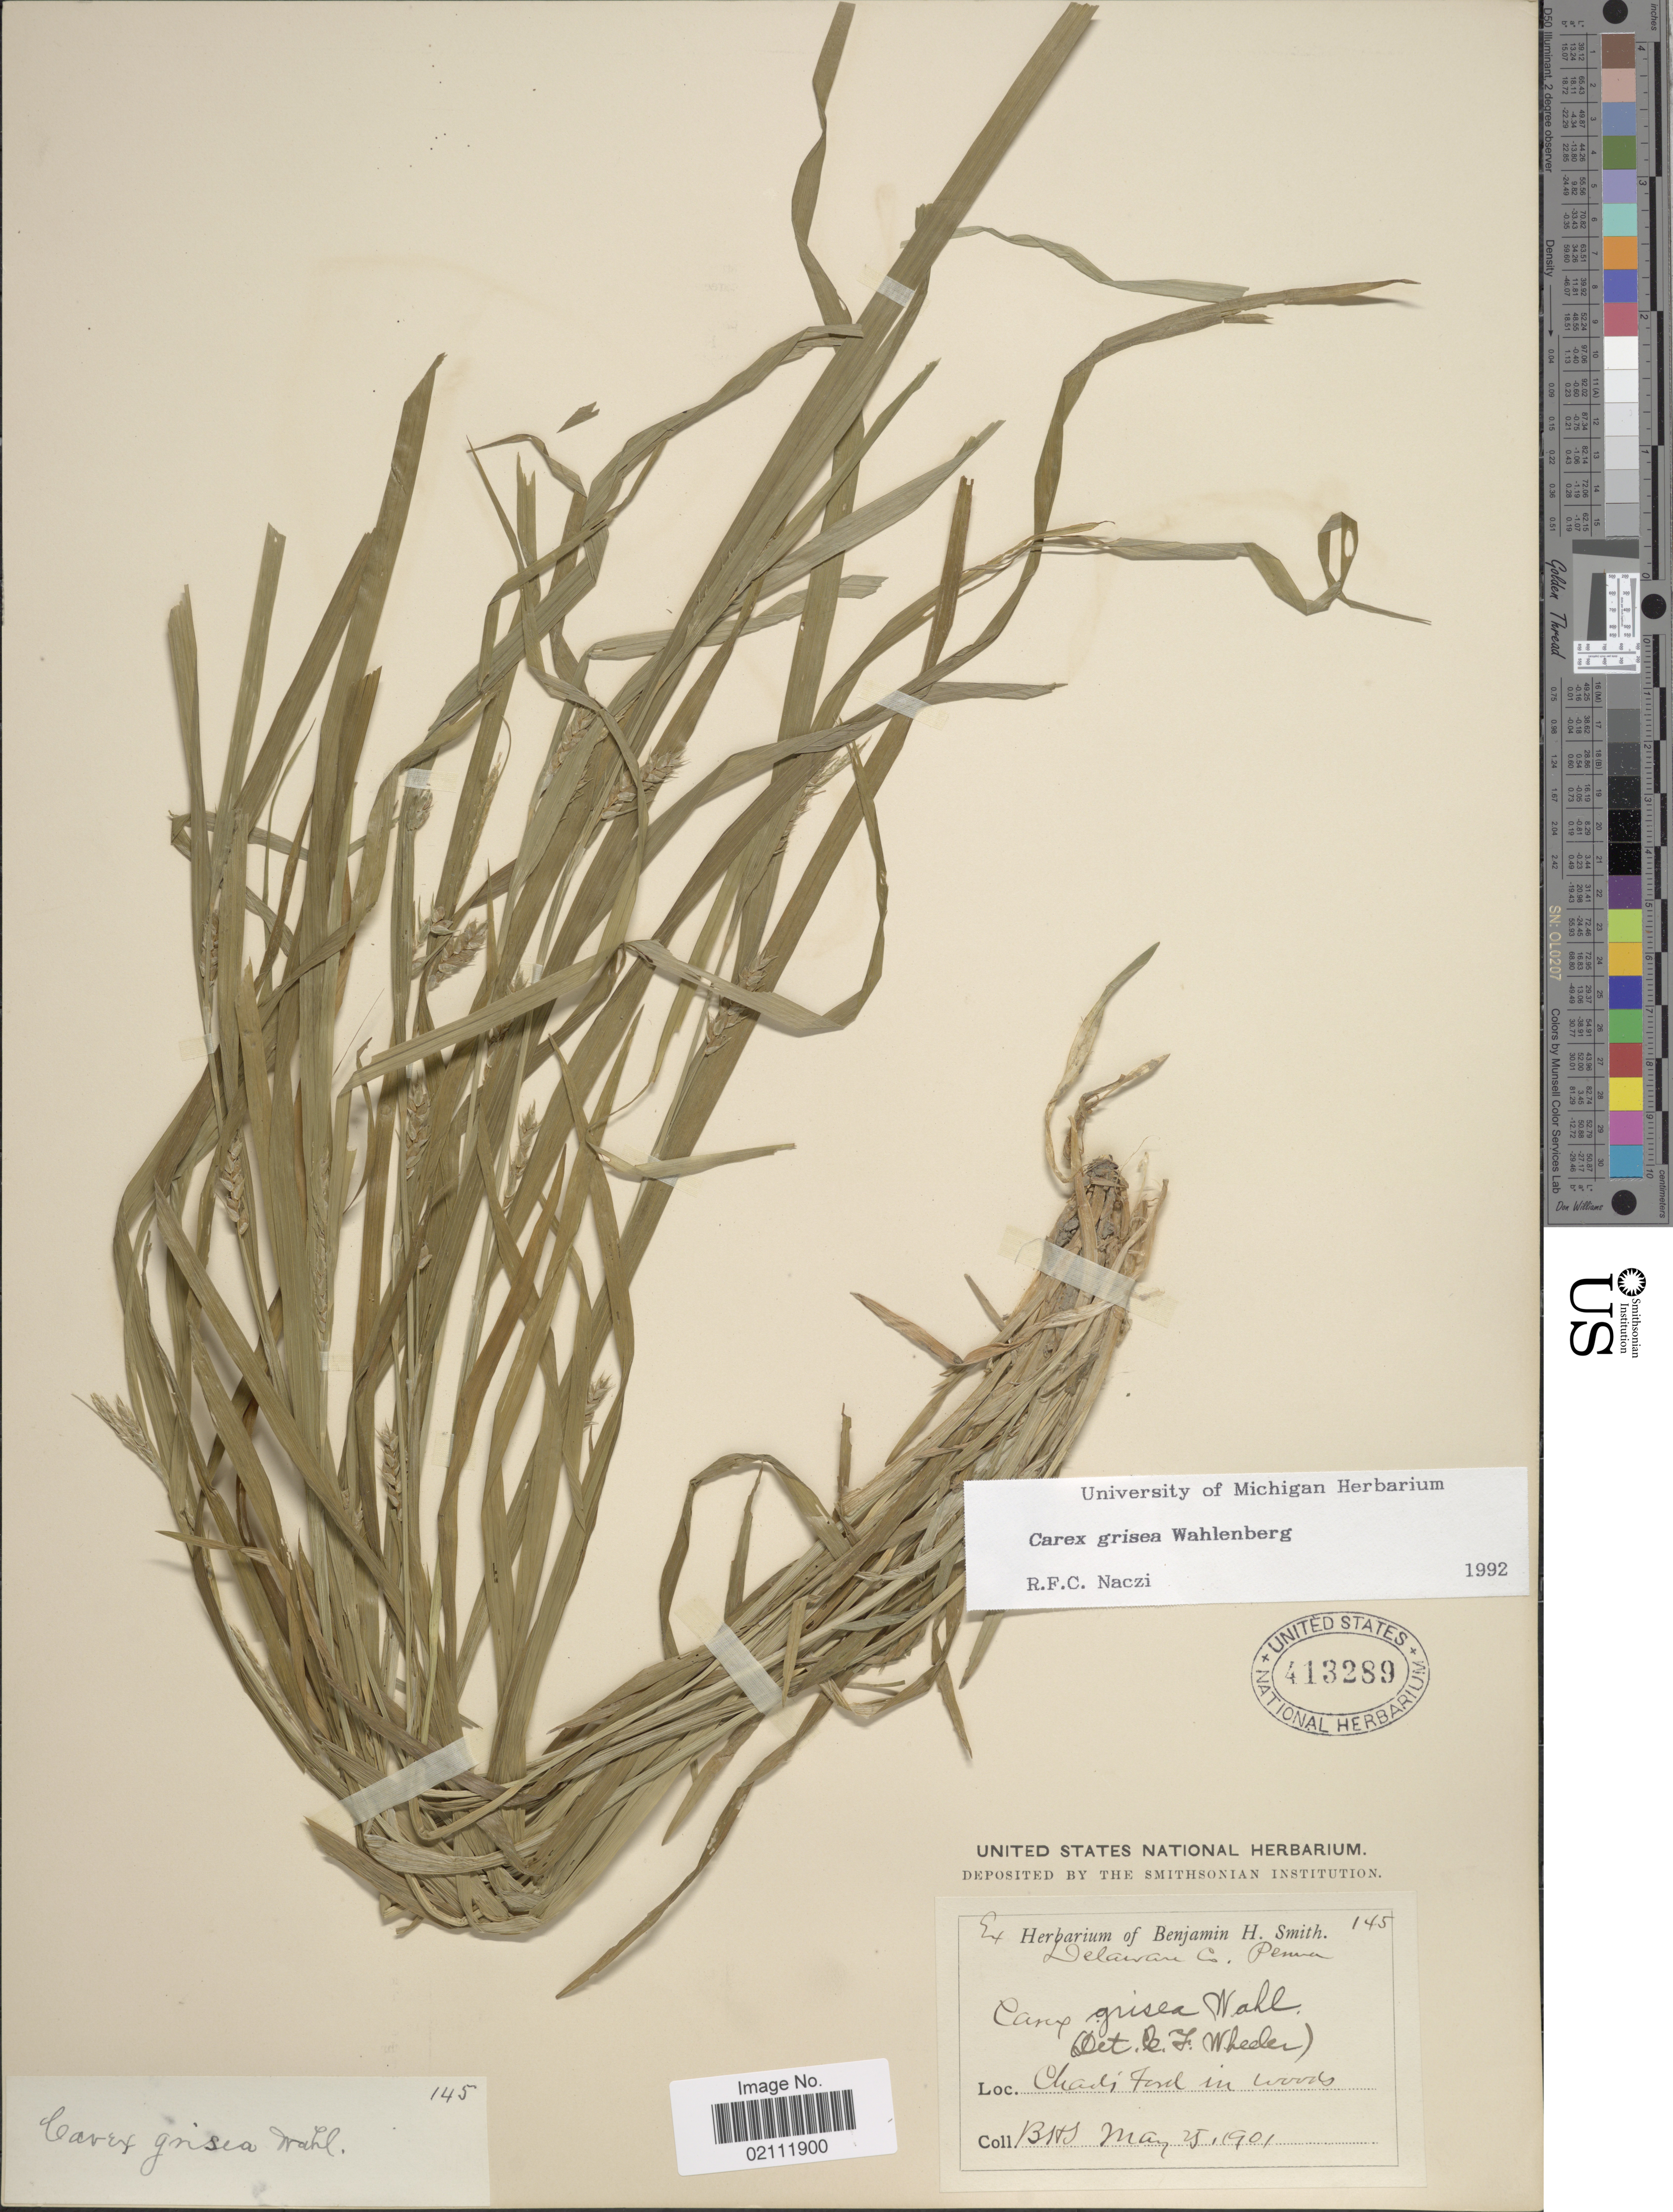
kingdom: Plantae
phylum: Tracheophyta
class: Liliopsida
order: Poales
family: Cyperaceae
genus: Carex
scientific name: Carex grisea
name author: Wahlenb.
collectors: B. H. Smith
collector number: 145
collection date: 1901-05-25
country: United States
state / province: Pennsylvania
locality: Chadd's Ford in woods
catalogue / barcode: US 413289